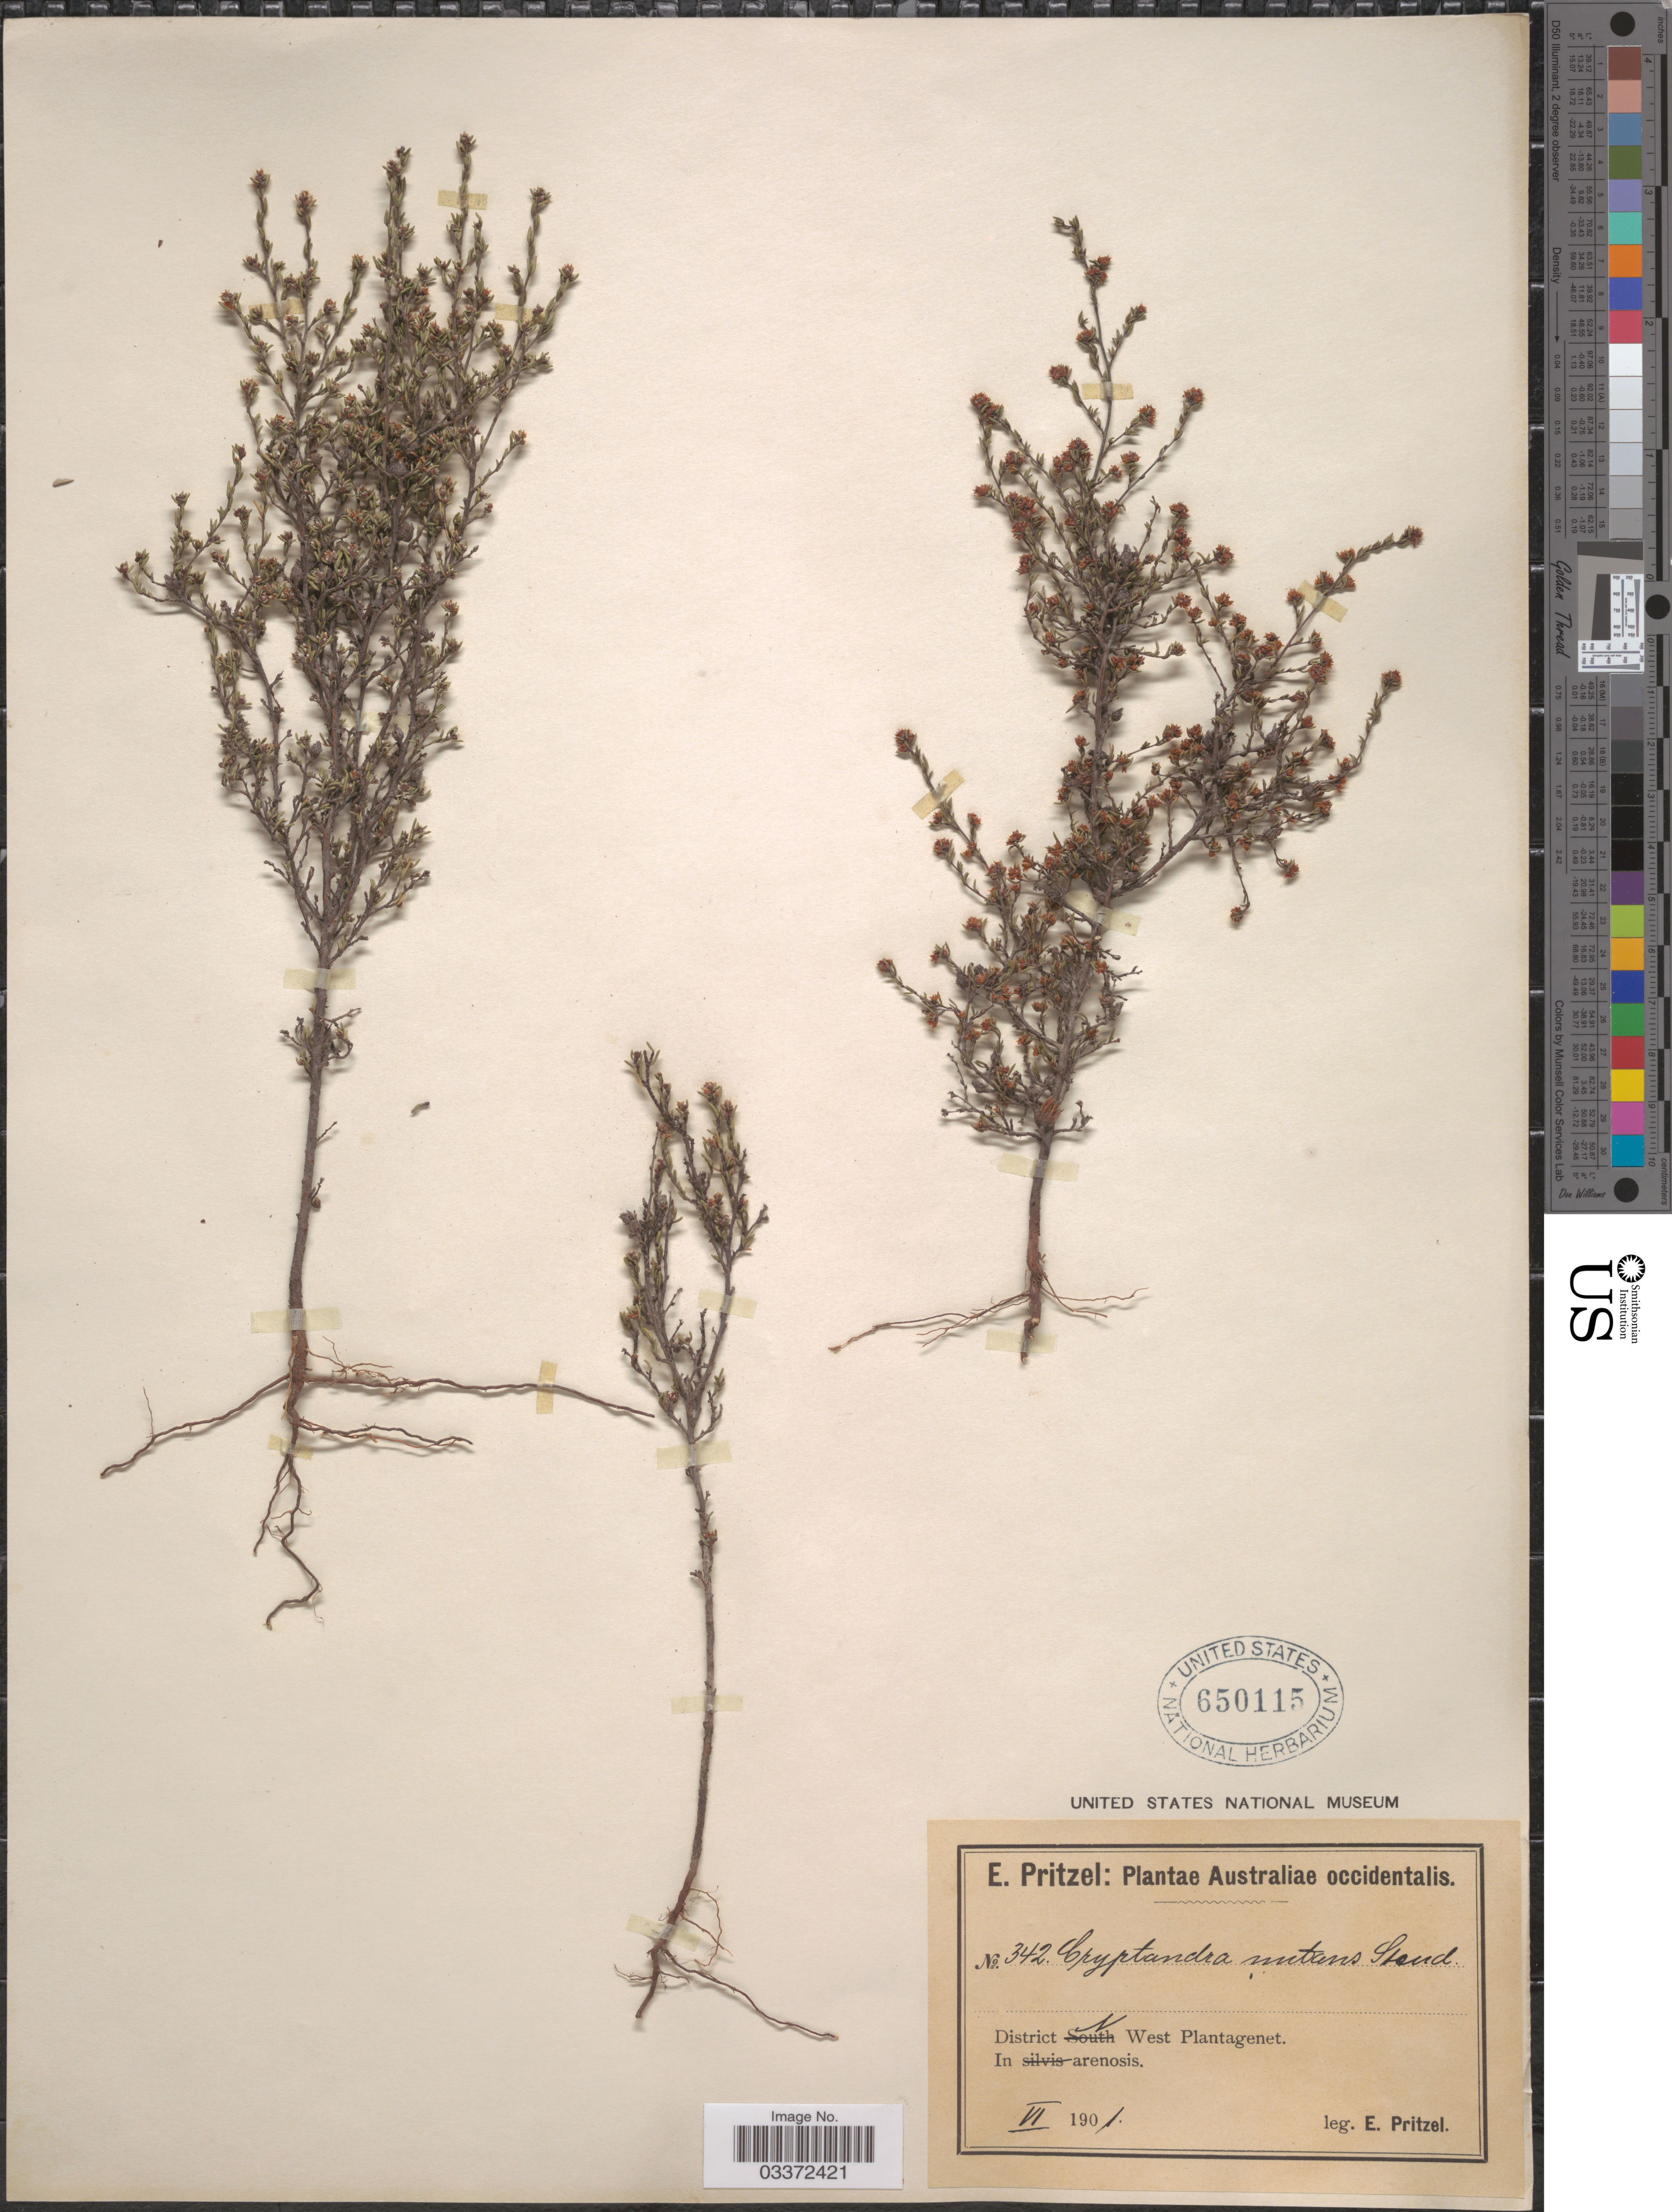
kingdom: Plantae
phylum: Tracheophyta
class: Magnoliopsida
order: Rosales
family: Rhamnaceae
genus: Cryptandra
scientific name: Cryptandra nutans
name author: Steud.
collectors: E. G. Pritzel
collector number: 342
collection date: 1901-06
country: Australia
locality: Australiae occidentalis, District N West Plantagenet. In arenosis.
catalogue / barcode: US 650115